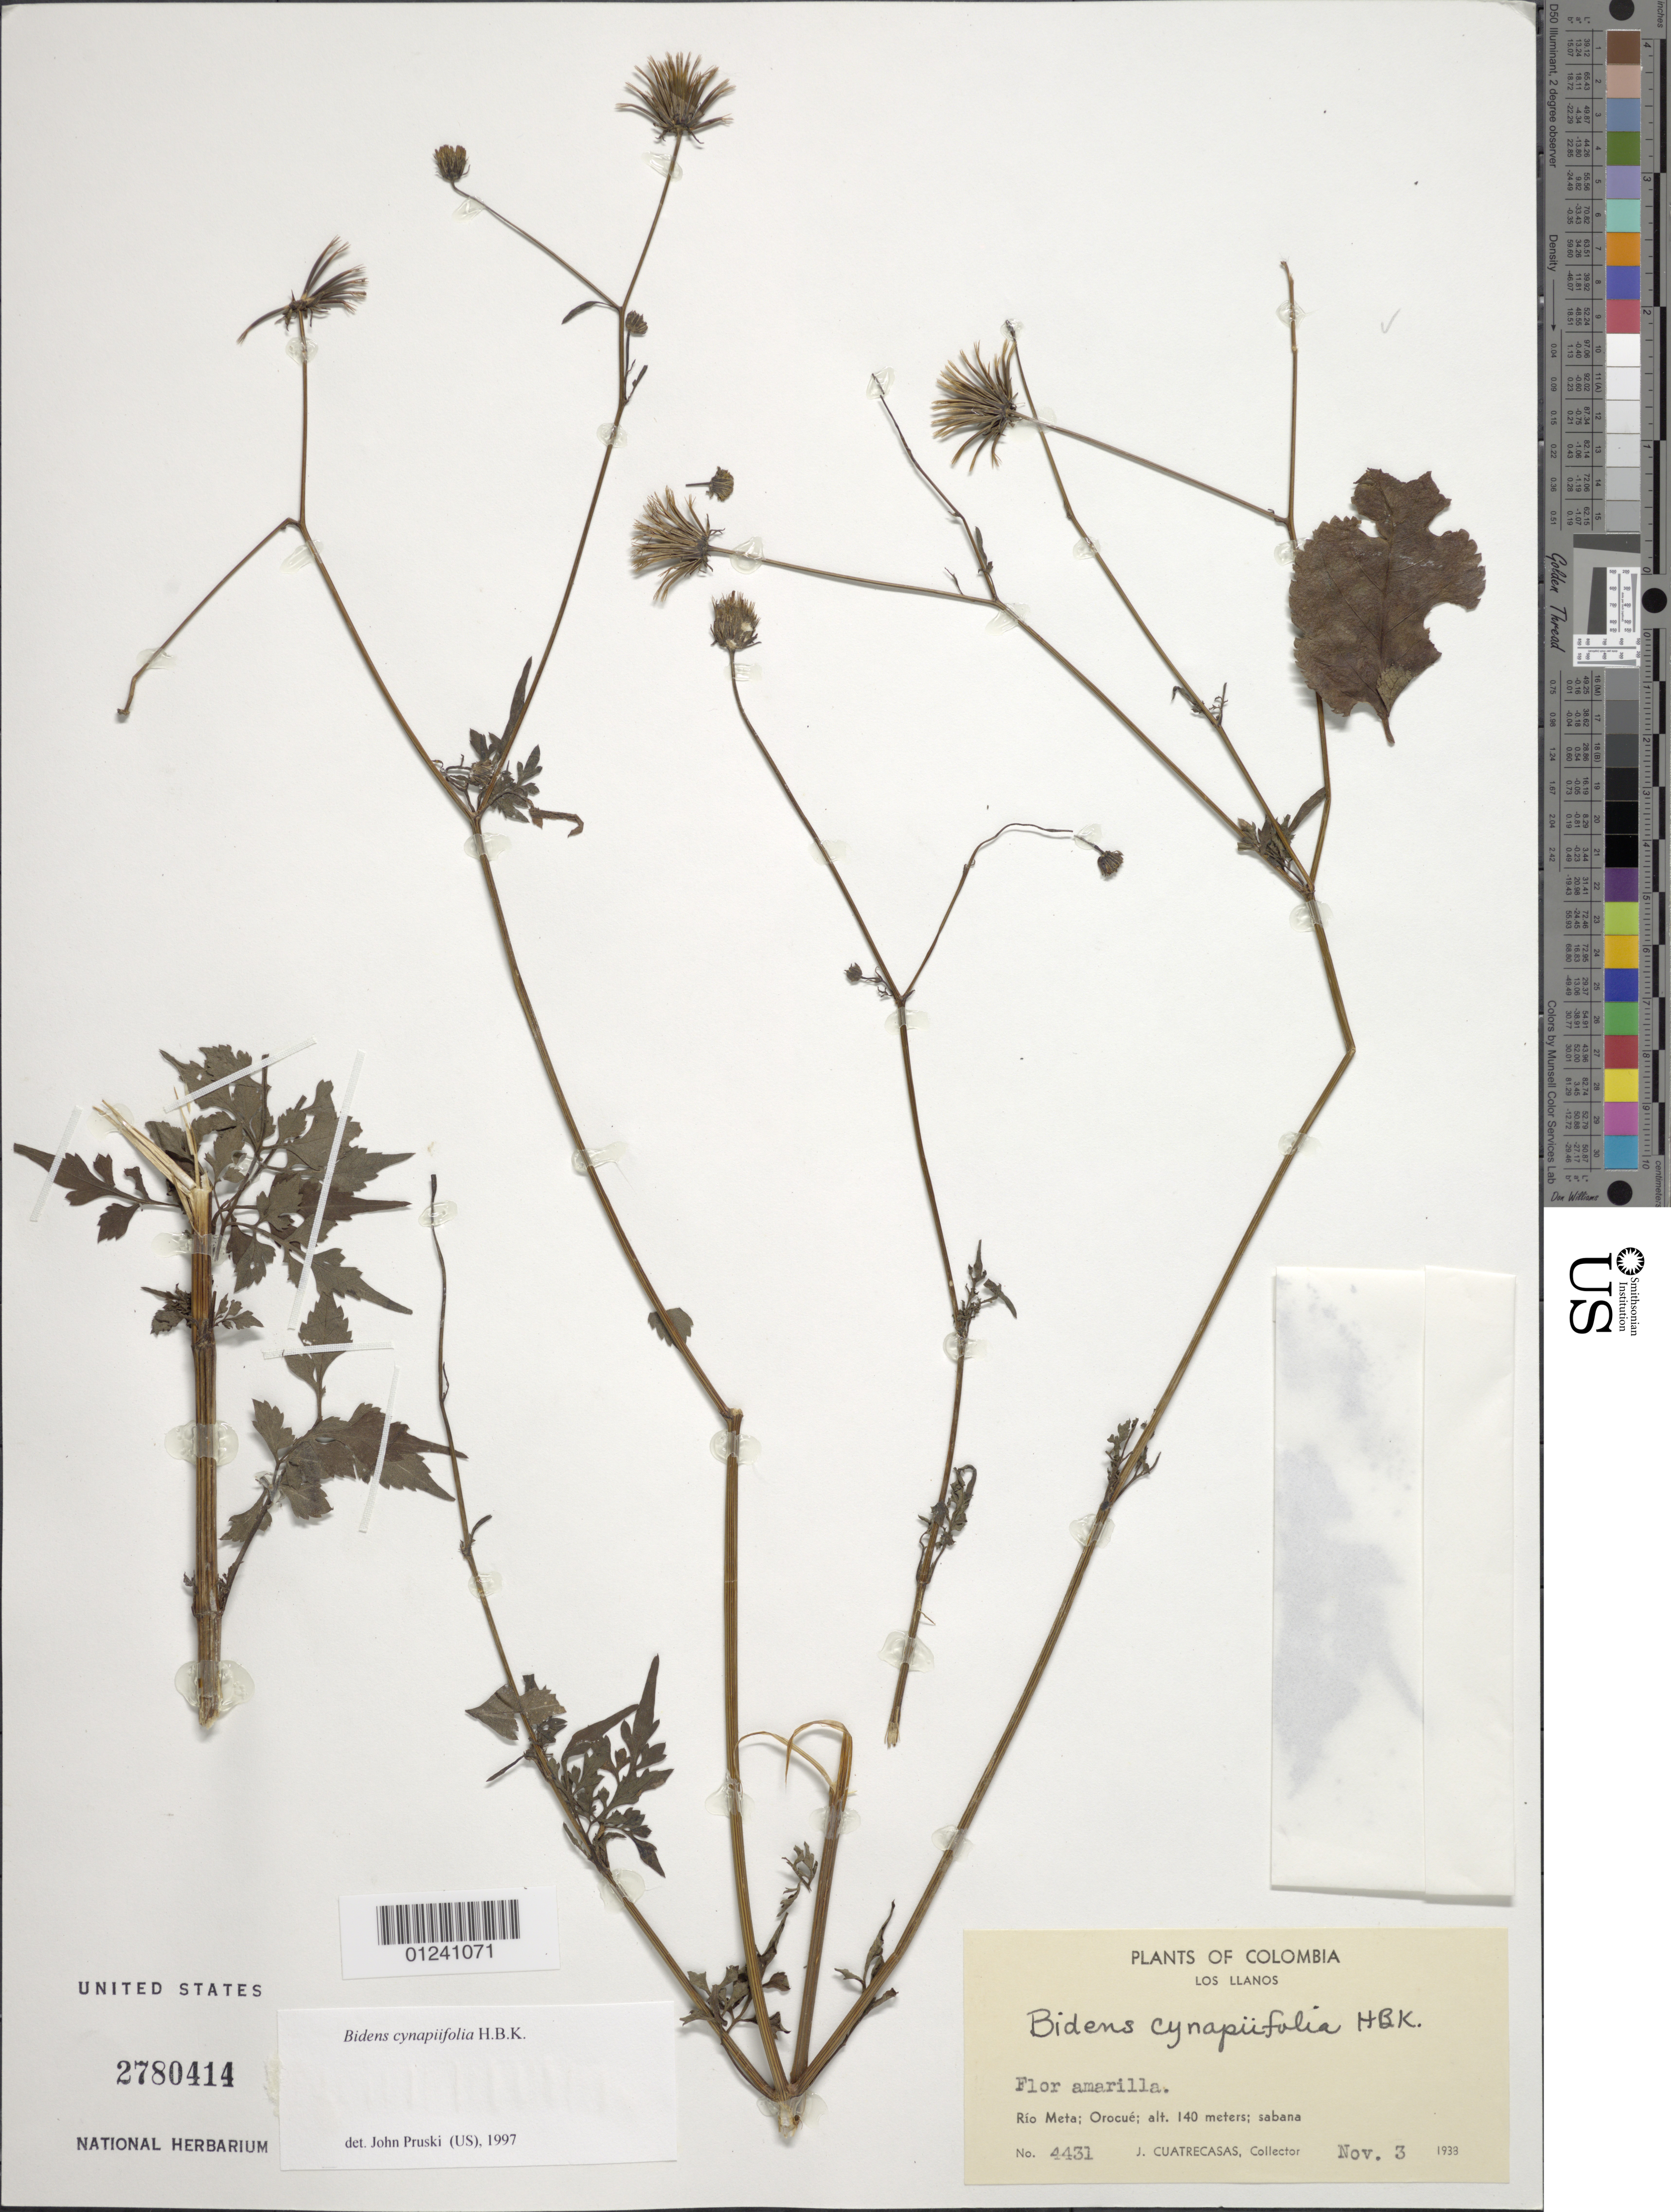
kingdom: Plantae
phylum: Tracheophyta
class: Magnoliopsida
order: Asterales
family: Asteraceae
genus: Bidens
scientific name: Bidens cynapiifolia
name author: Kunth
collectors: J. Cuatrecasas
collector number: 4431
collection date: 1938-11-03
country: Colombia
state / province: Los Llanos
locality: Río Meta; Orocué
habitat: sabana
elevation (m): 140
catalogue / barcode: US 2780414